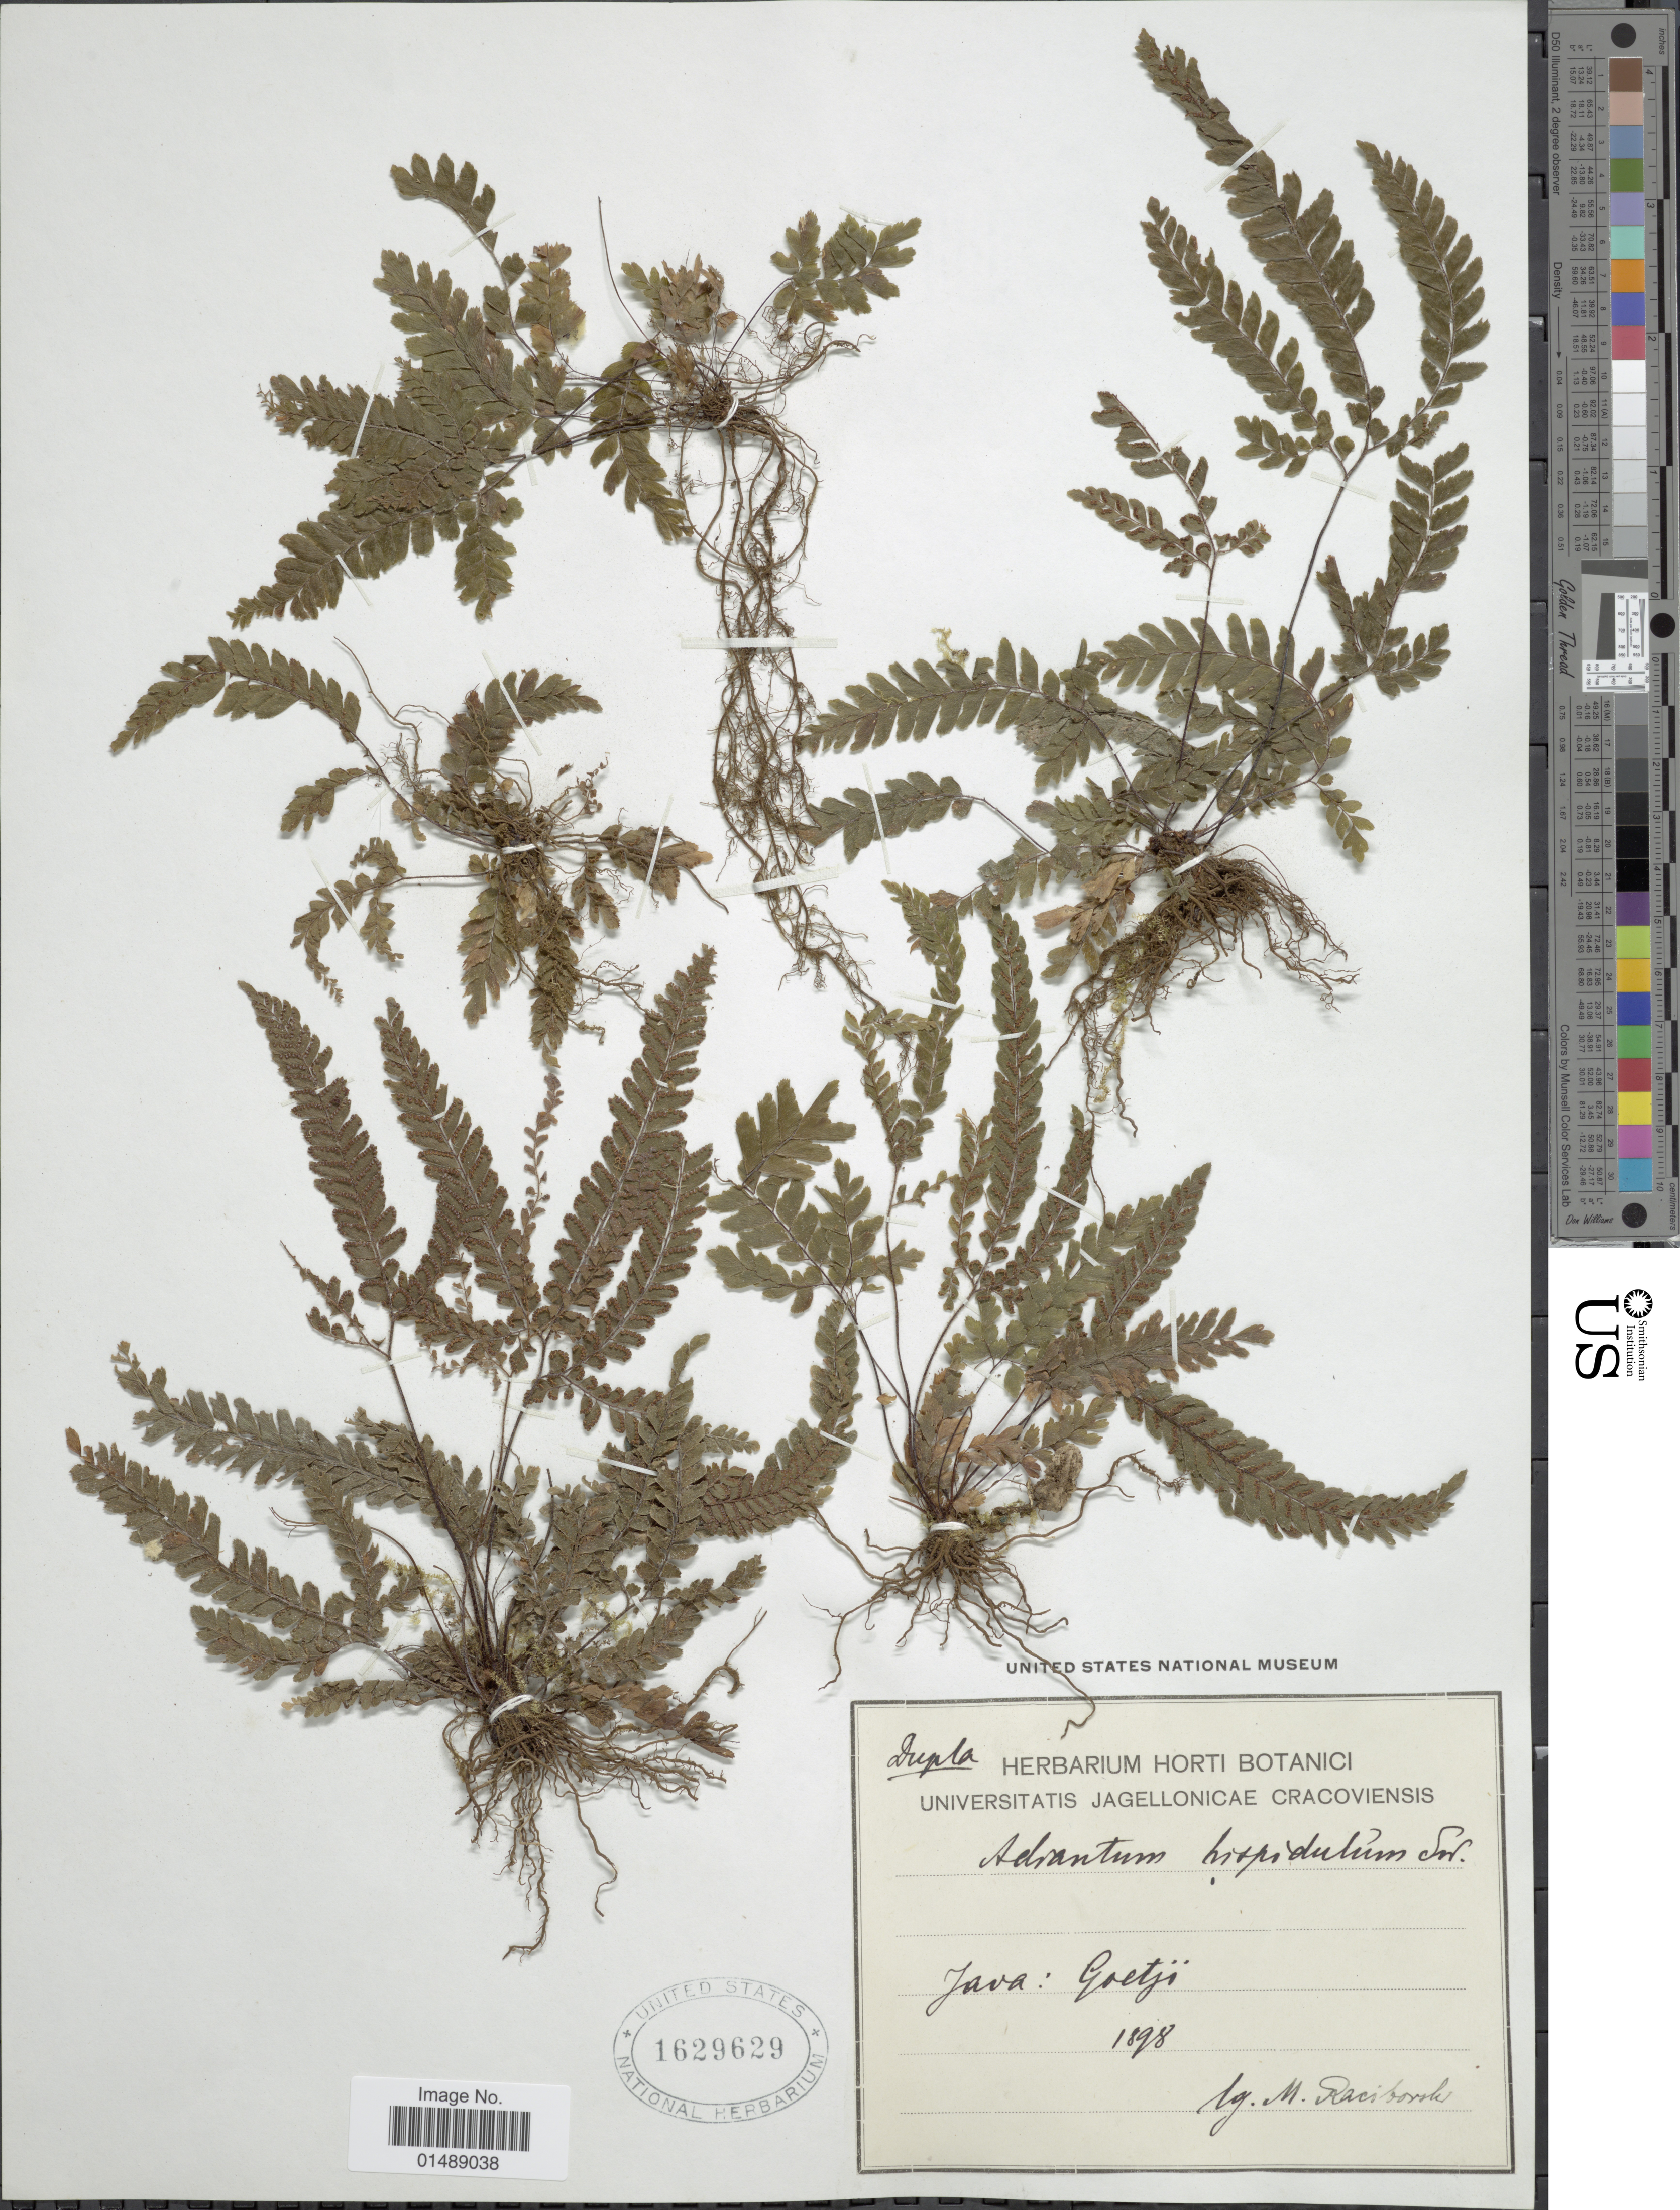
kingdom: Plantae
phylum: Tracheophyta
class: Polypodiopsida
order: Polypodiales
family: Pteridaceae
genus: Adiantum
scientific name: Adiantum hispidulum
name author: Sw.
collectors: M. Raciborski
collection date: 1898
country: Indonesia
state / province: Java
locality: Goetji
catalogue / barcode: US 1629629